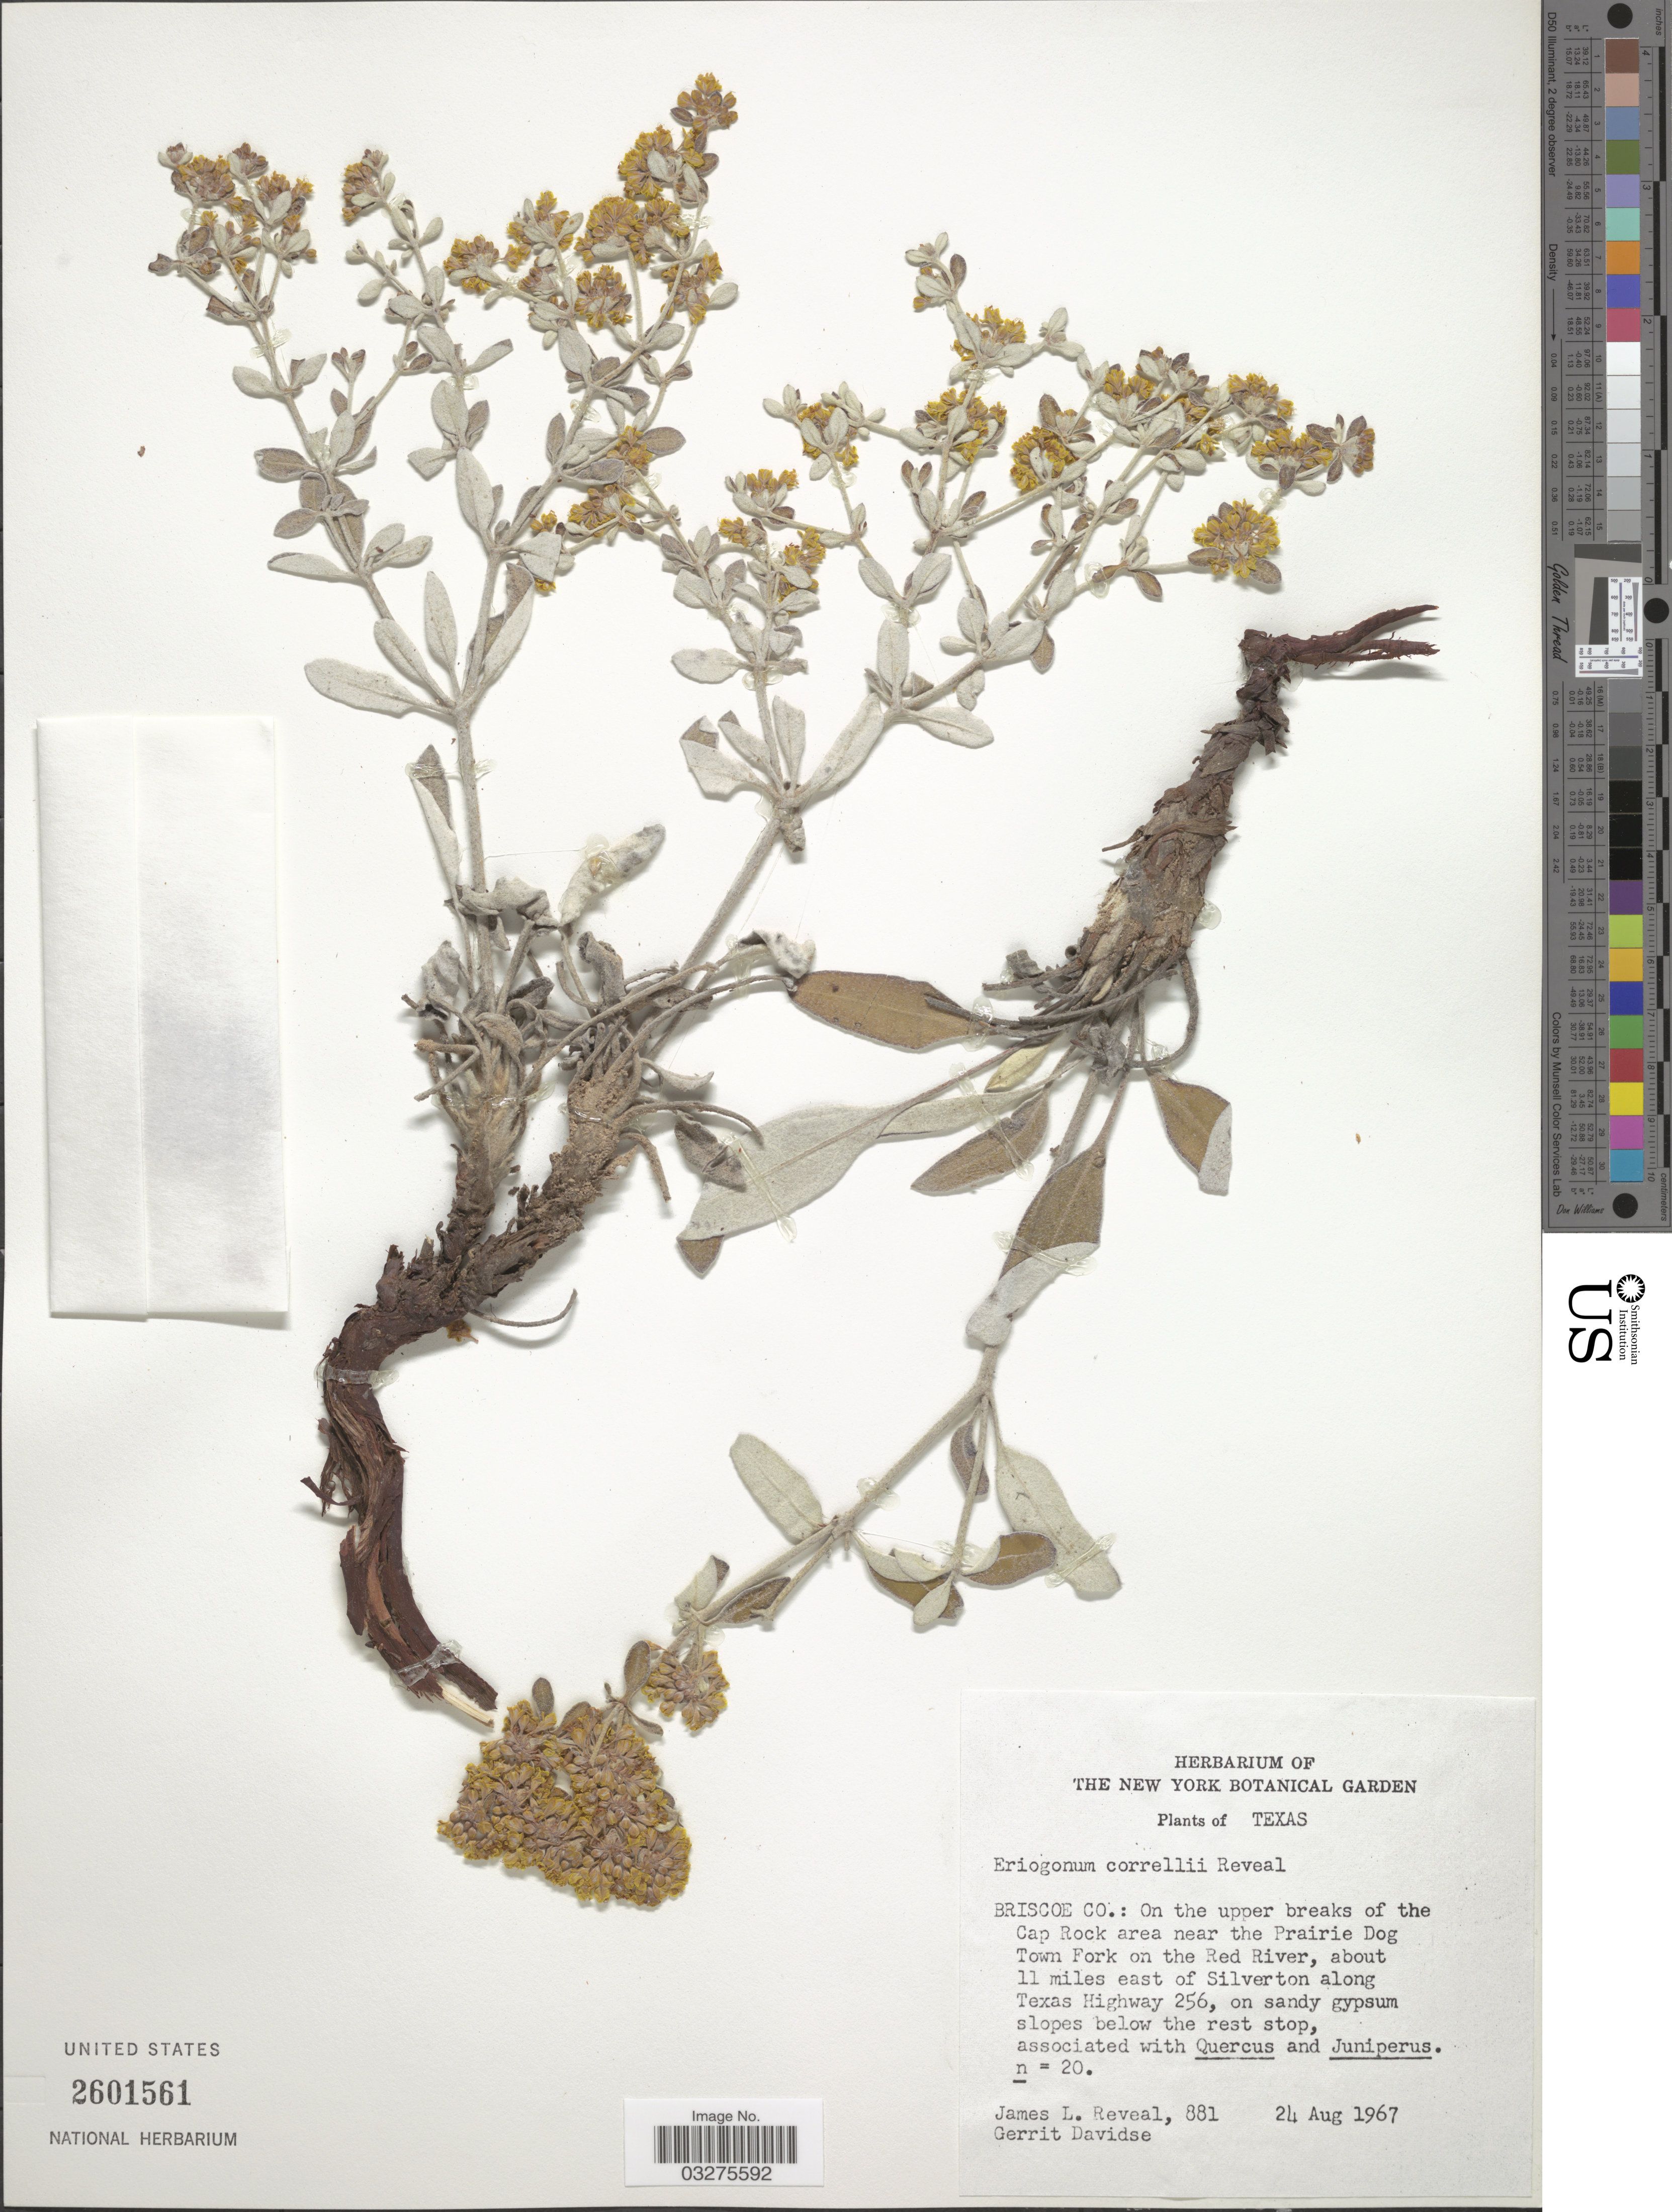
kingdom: Plantae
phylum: Tracheophyta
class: Magnoliopsida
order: Caryophyllales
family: Polygonaceae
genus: Eriogonum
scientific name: Eriogonum correllii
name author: Reveal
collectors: J. L. Reveal & G. Davidse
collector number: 881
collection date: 1967-08-24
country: United States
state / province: Texas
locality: Briscoe Co.: On the upper breaks of the Cap Rock area near the Prairie Dog Town Fork on the Red River, about 11 miles east of Silverton along Texas Highway 256.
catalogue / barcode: US 2601561